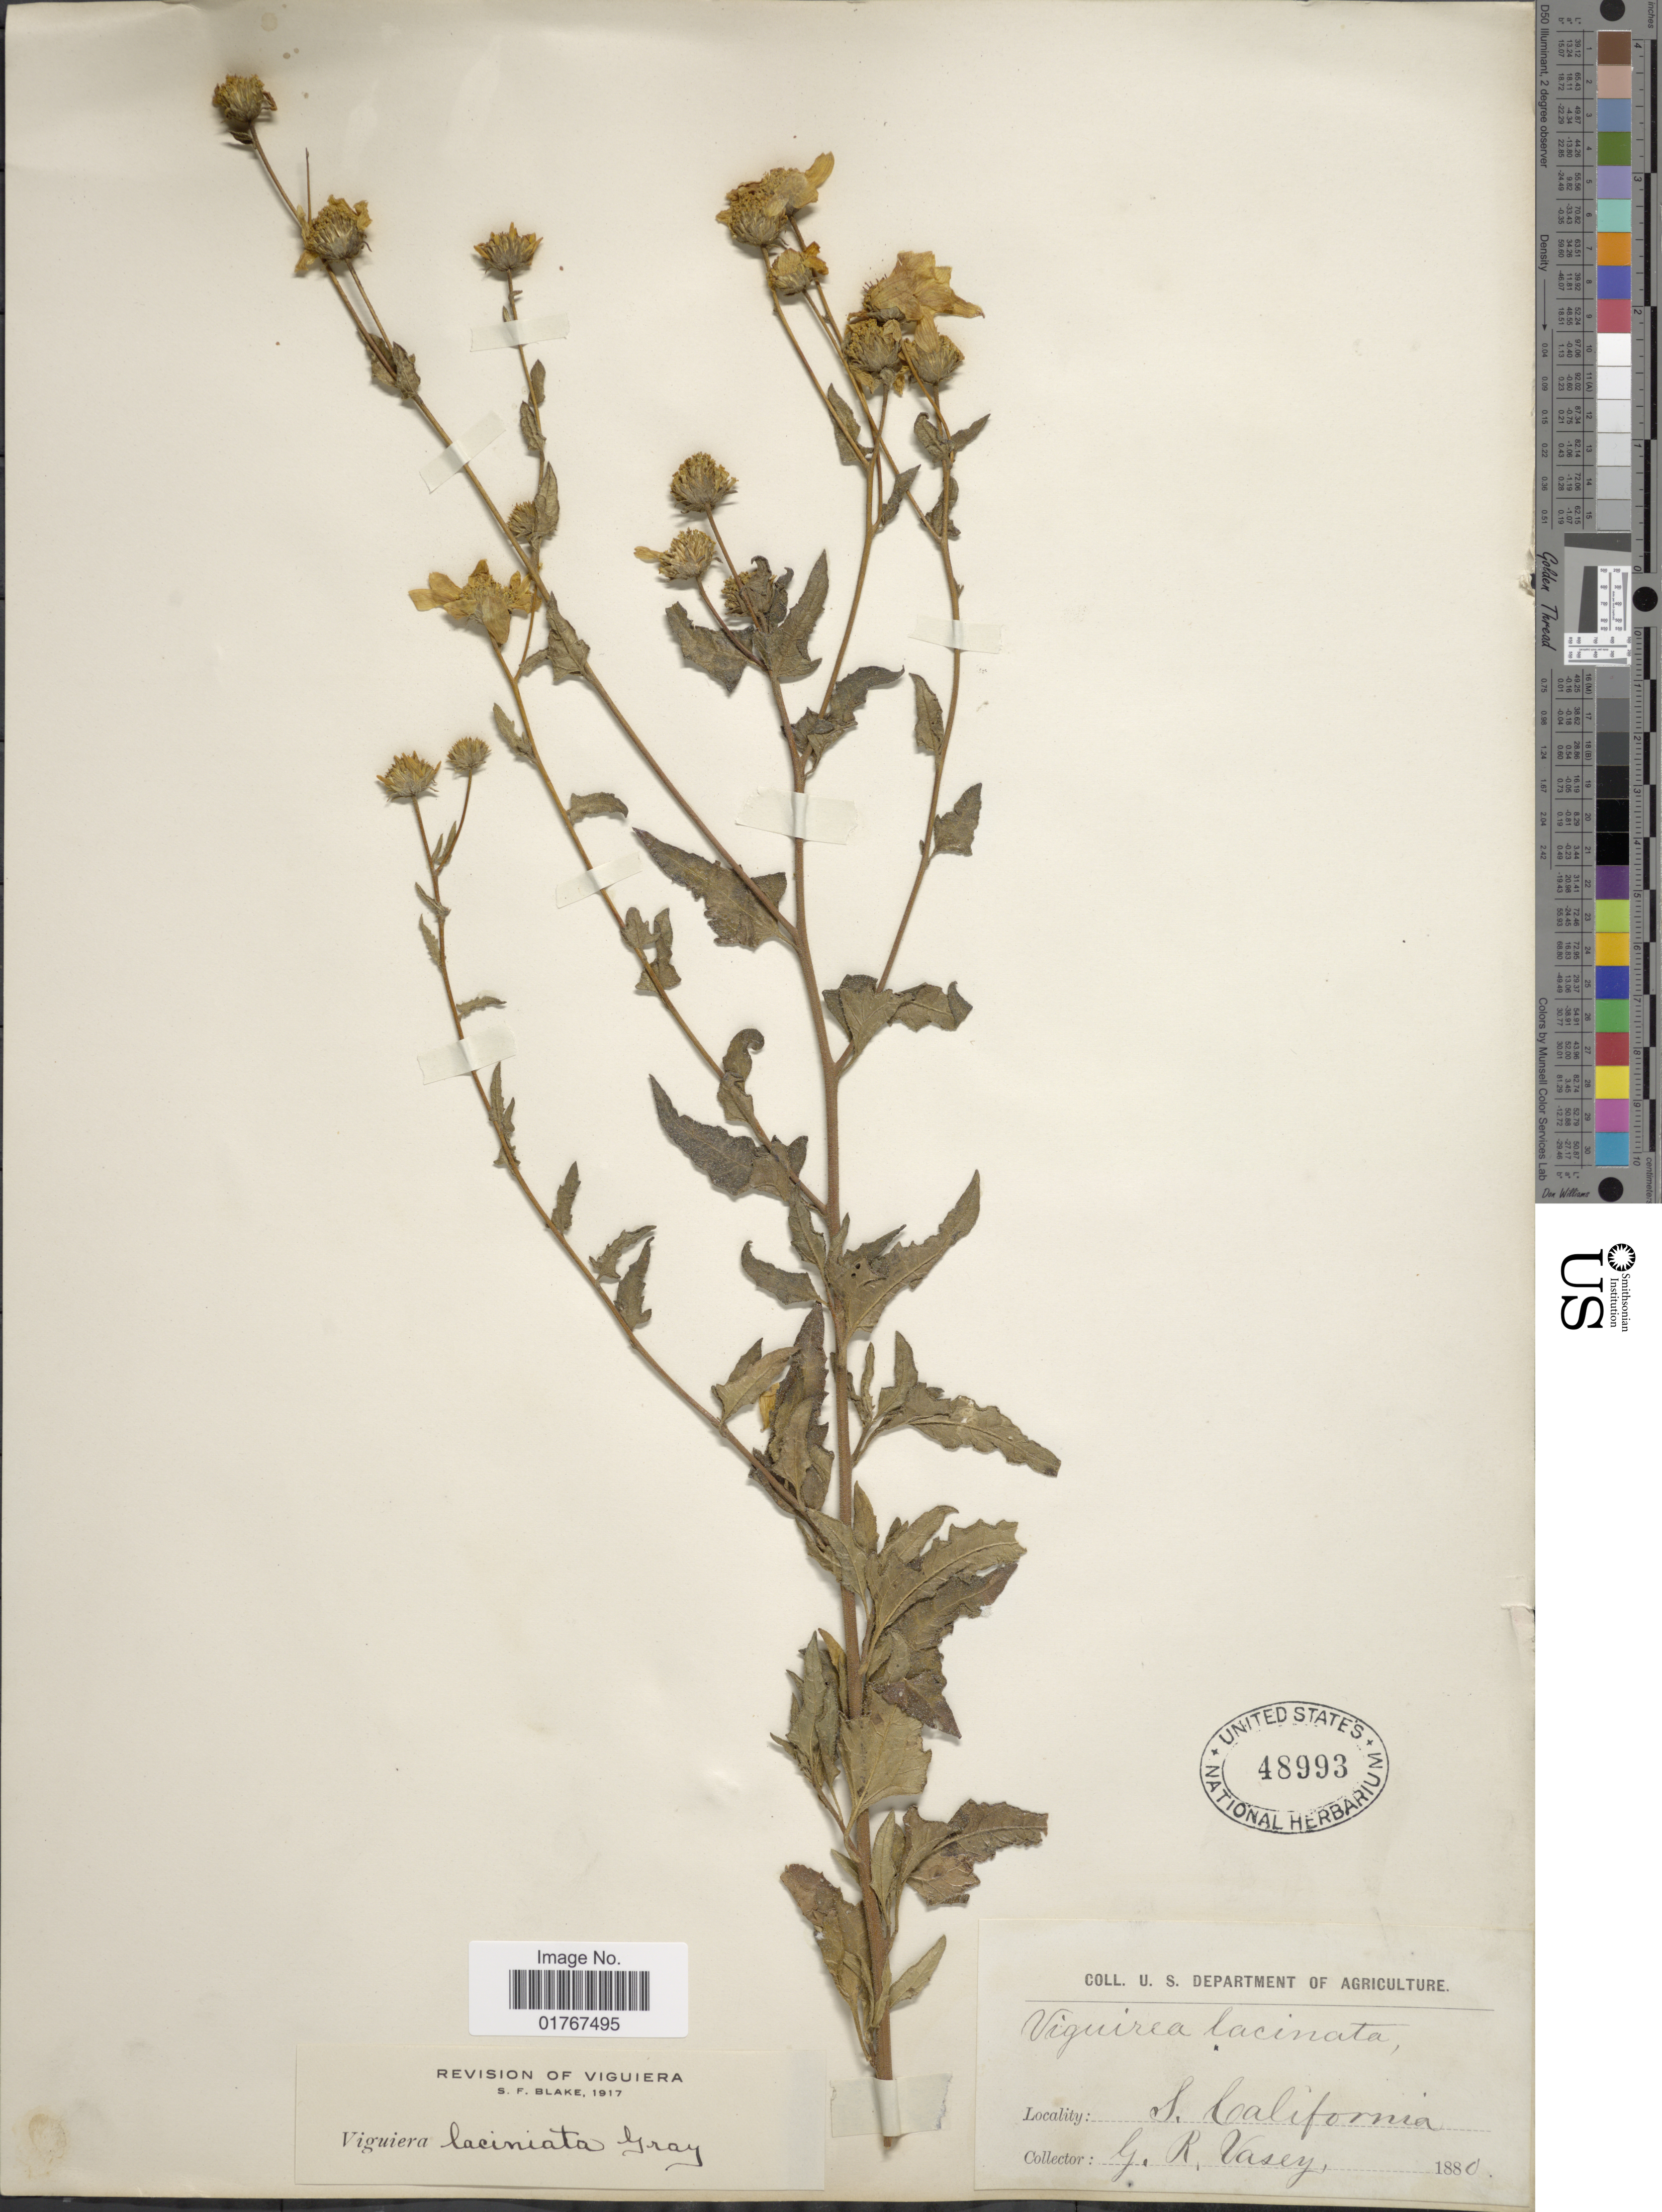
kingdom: Plantae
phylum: Tracheophyta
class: Magnoliopsida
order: Asterales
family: Asteraceae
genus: Viguiera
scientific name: Viguiera laciniata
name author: A. Gray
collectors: G. R. Vasey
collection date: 1880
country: United States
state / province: California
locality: S. California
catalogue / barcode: US 48993